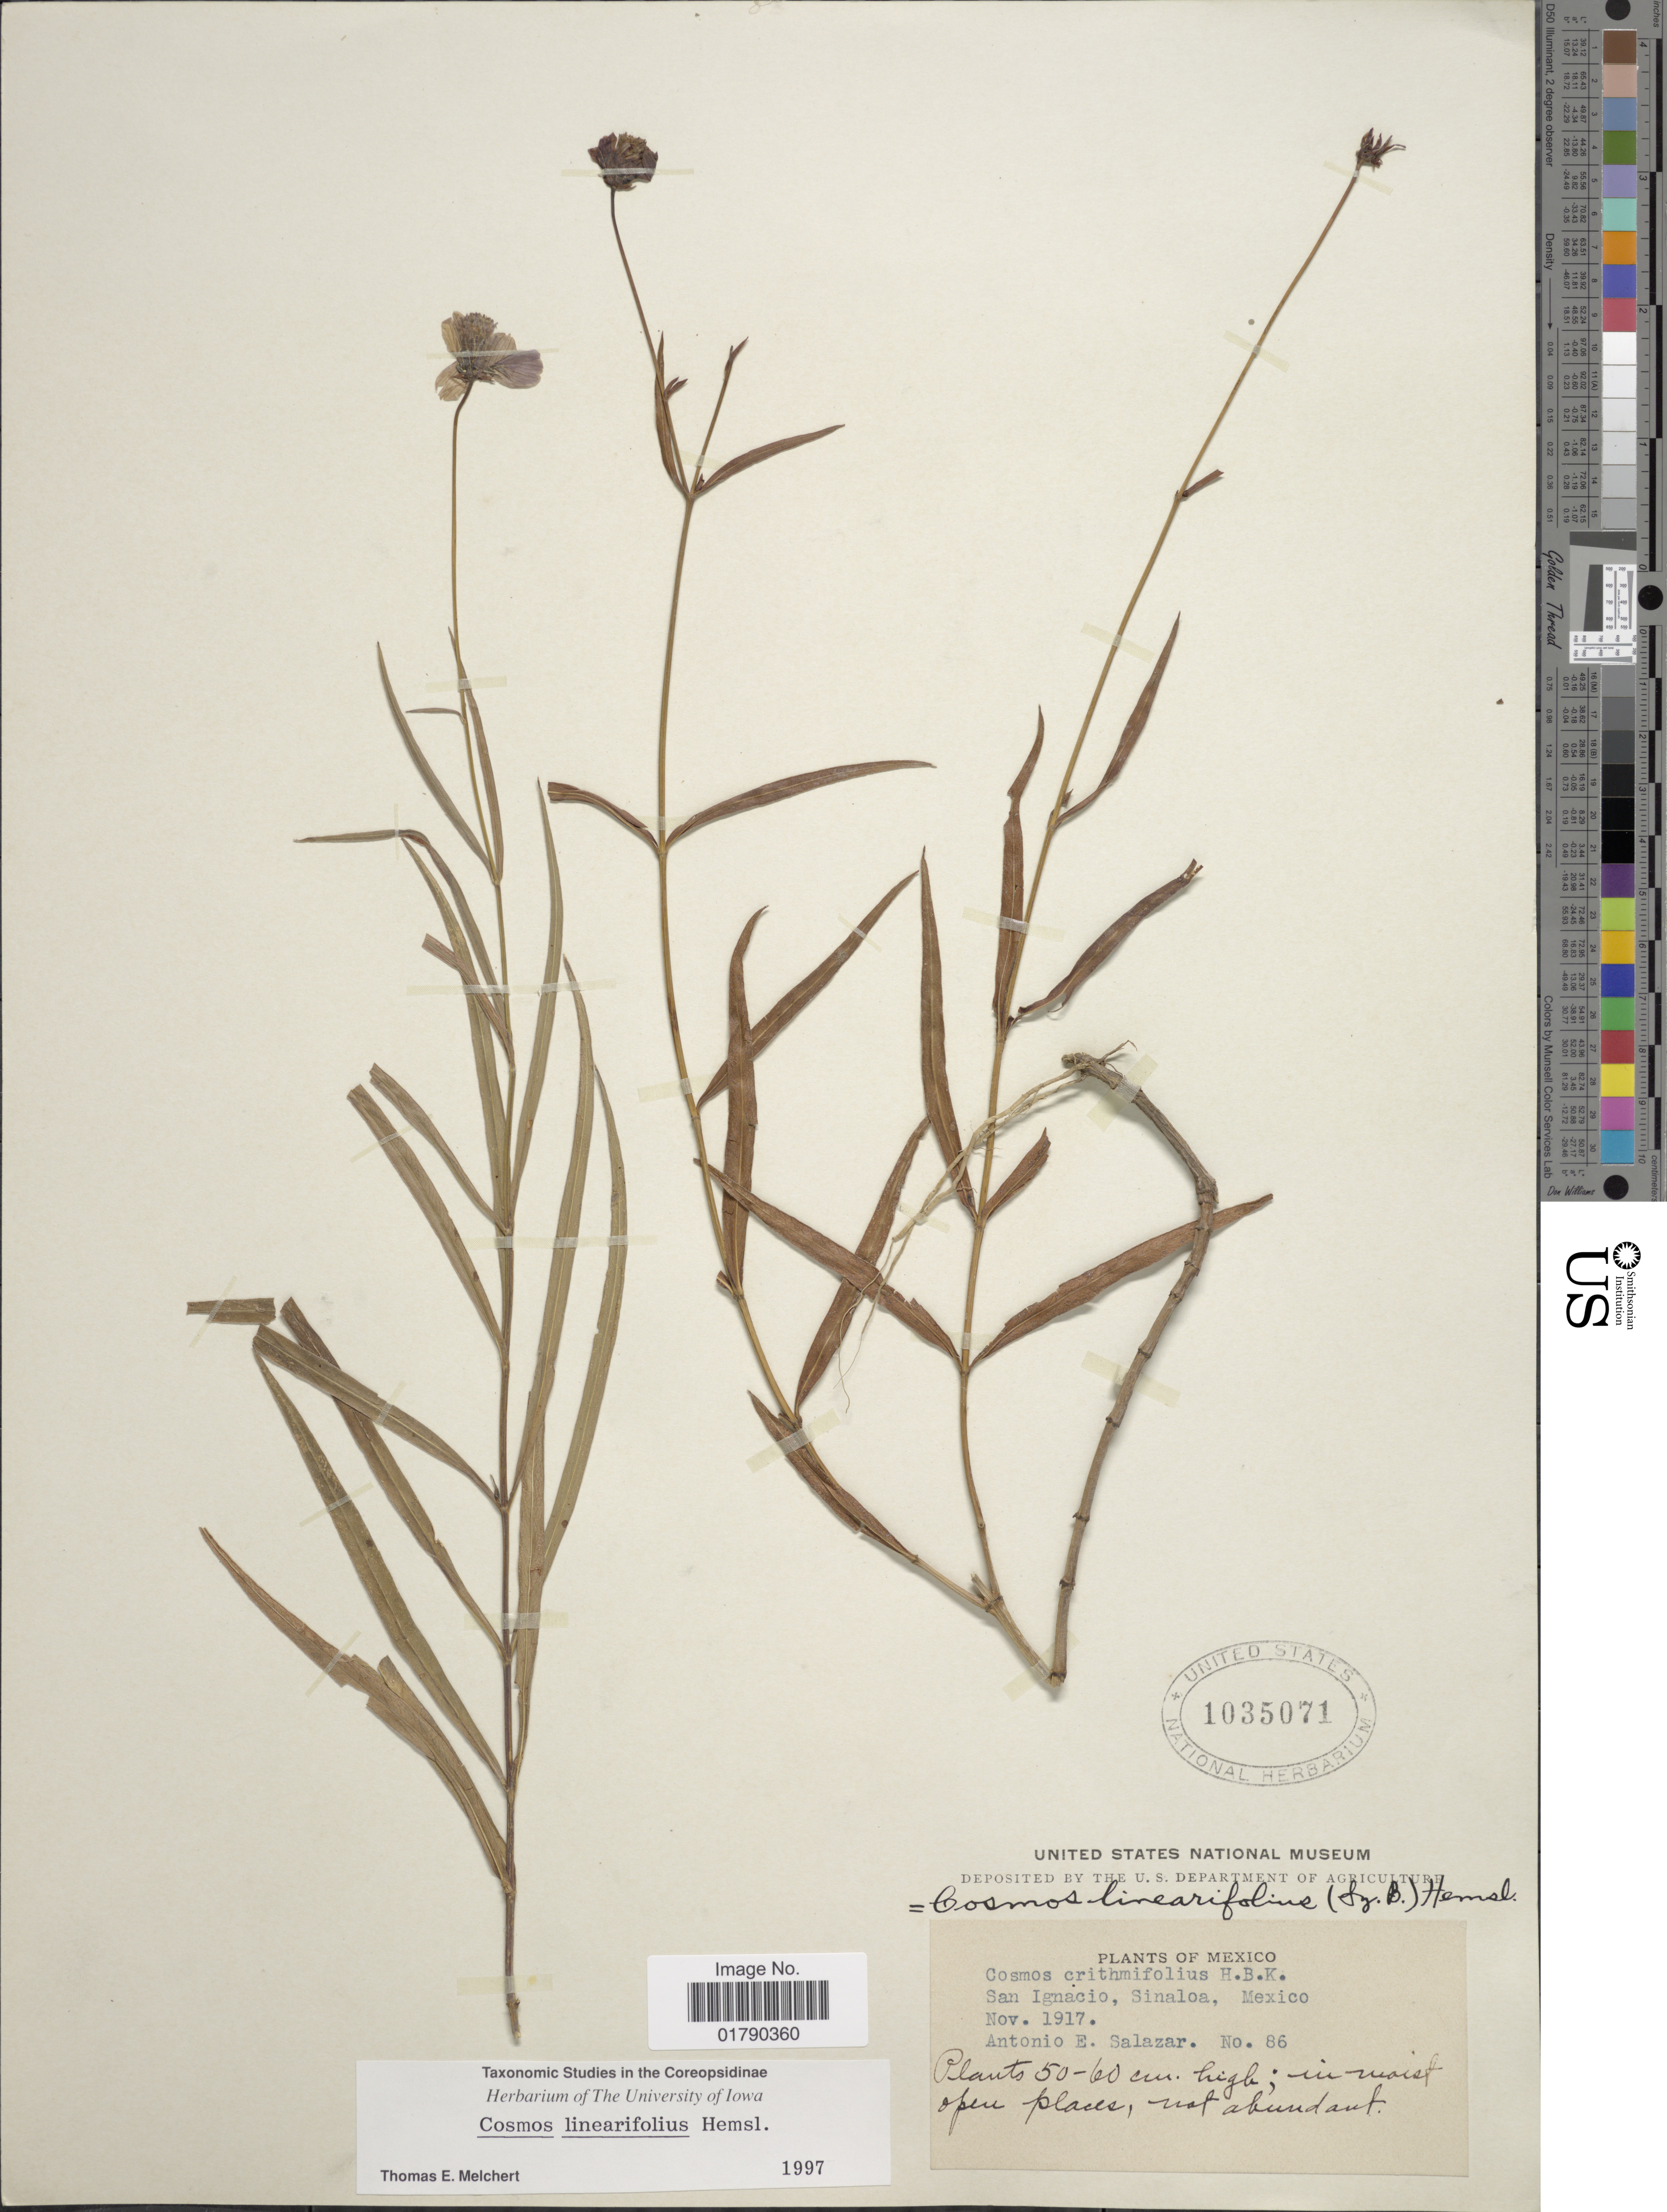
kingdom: Plantae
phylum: Tracheophyta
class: Magnoliopsida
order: Asterales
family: Asteraceae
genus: Cosmos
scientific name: Cosmos linearifolius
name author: (Sch. Bip.) Hemsl.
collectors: A. E. Salazar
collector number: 86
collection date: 1917-11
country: Mexico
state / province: Sinaloa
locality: San Ignacio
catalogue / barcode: US 1035071